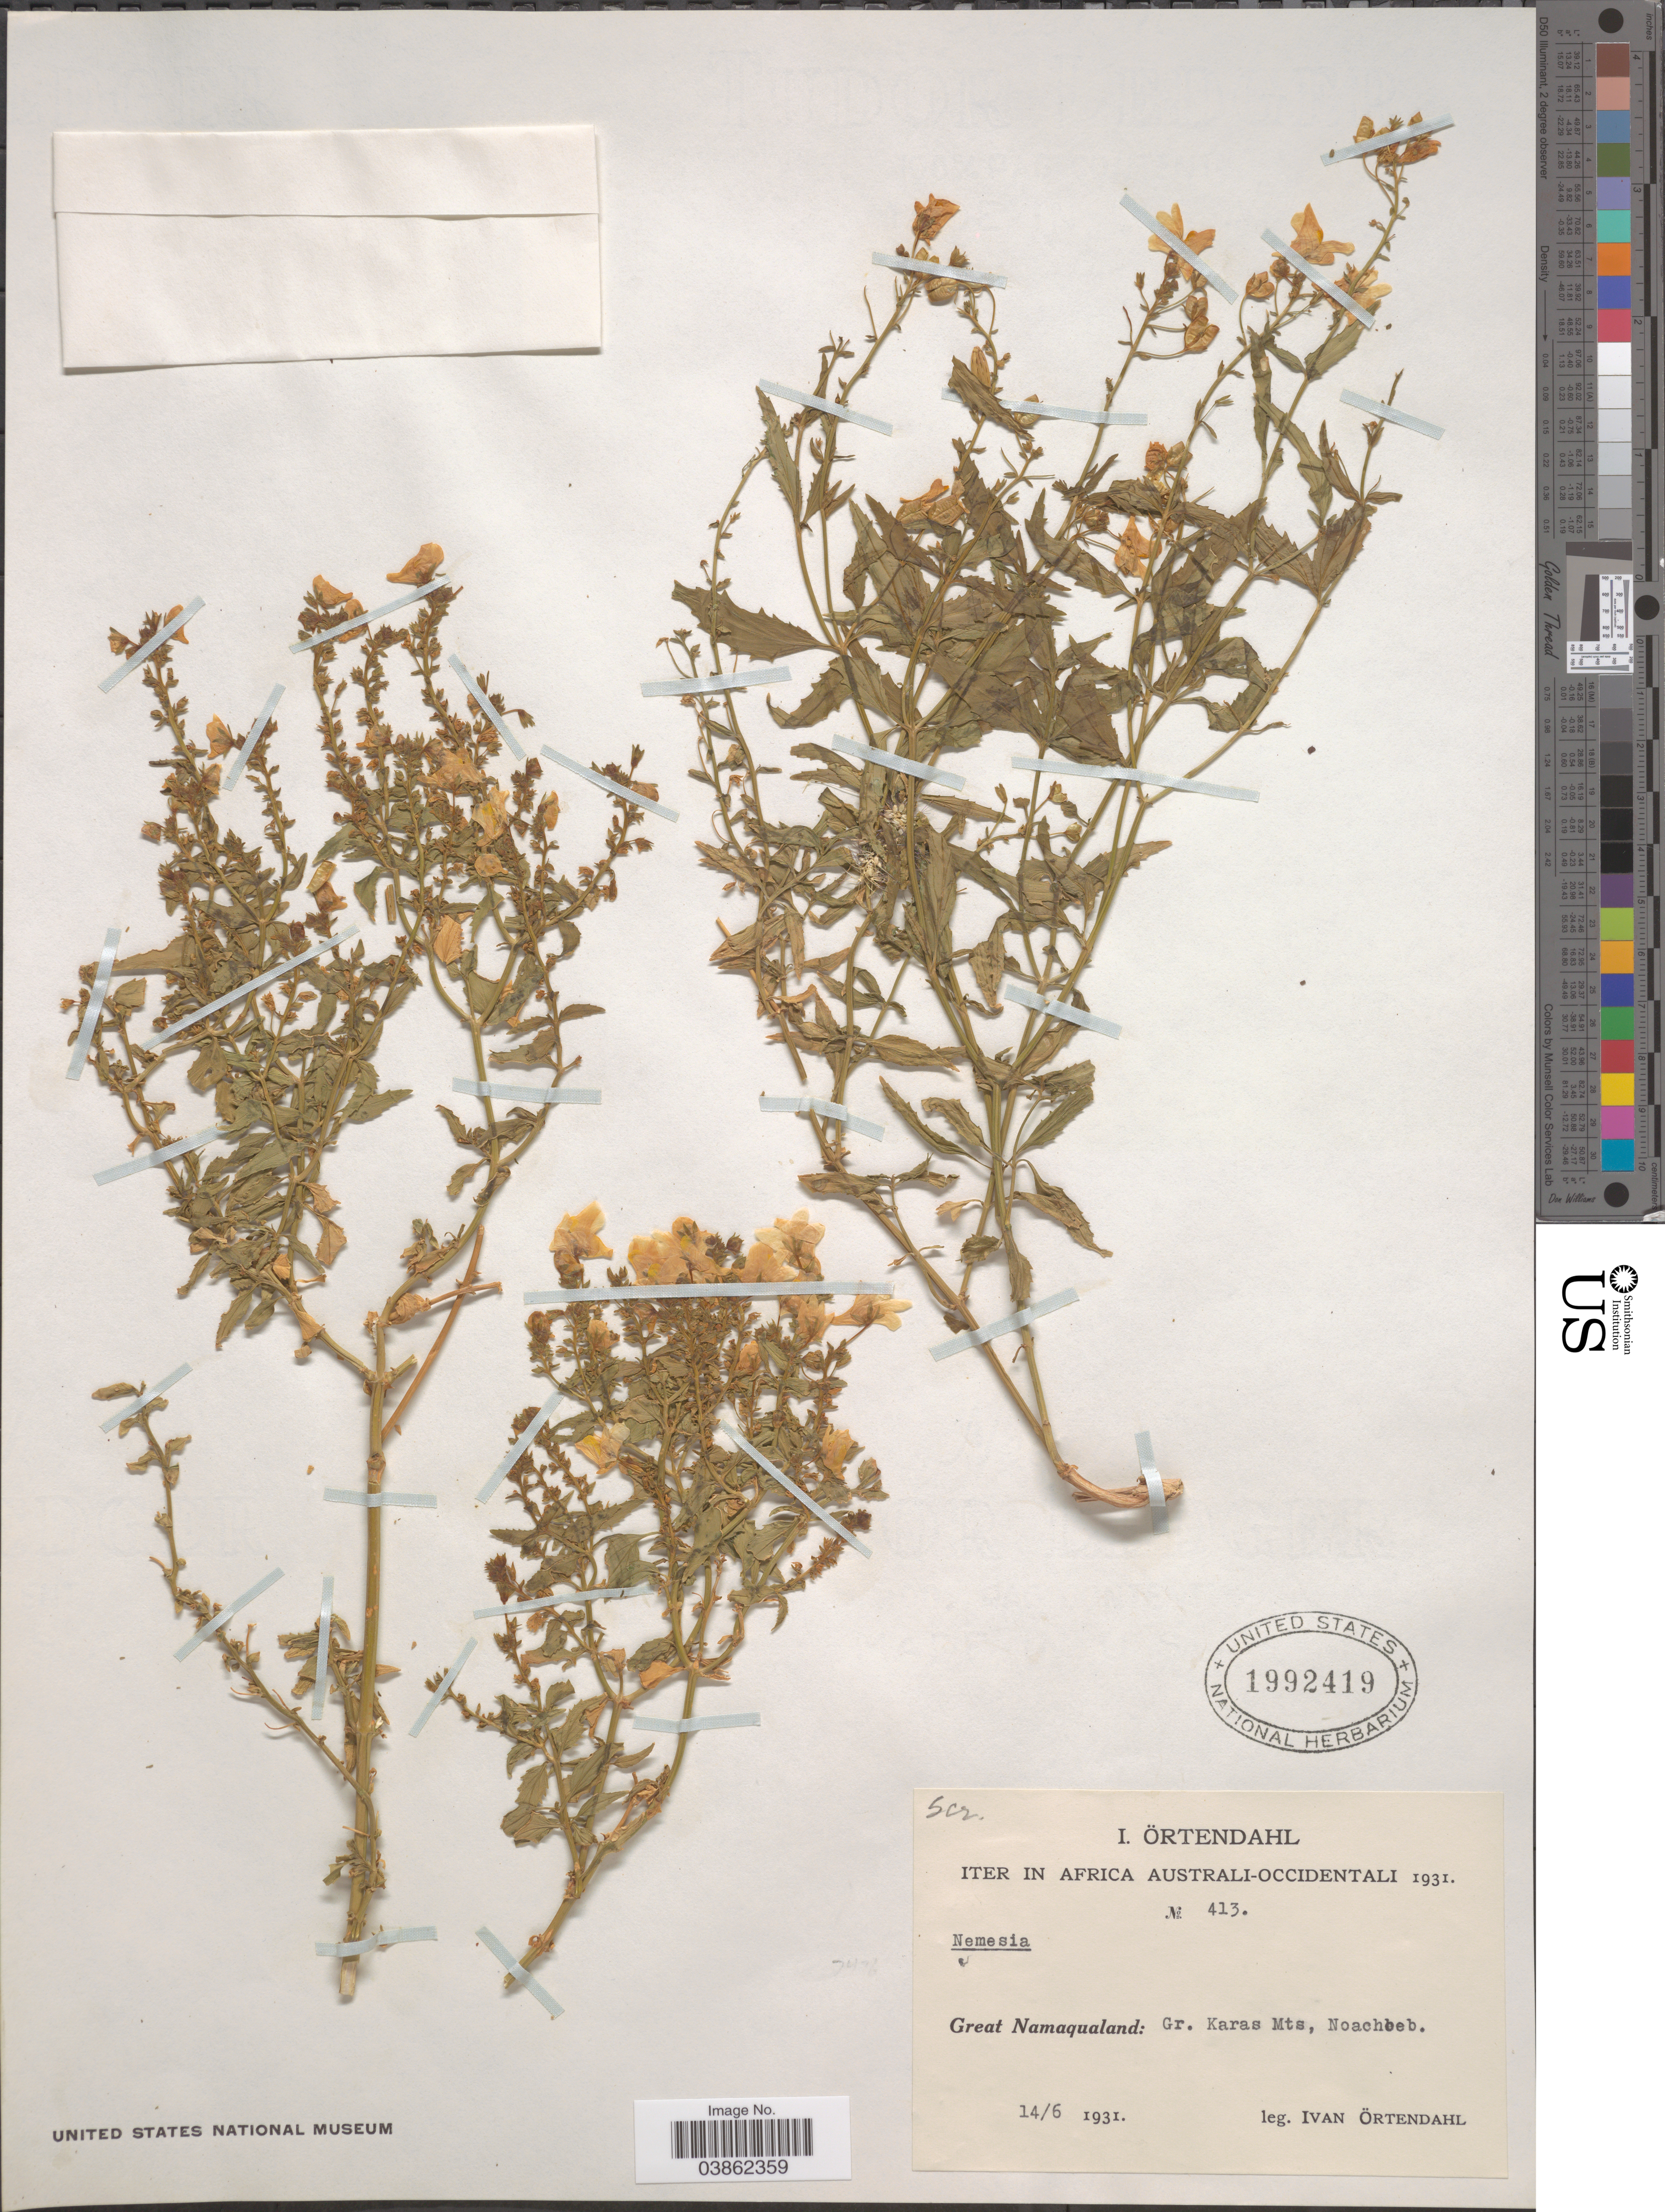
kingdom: Plantae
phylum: Tracheophyta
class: Magnoliopsida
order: Lamiales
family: Scrophulariaceae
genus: Nemesia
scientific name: Nemesia sp.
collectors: I. Ortendahl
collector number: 413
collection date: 1931-06-14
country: Namibia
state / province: Karas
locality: Iter in Africa Australi-Occidentali. Great Namaqualand: Gr. Karas Mts, Noachoeb.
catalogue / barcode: US 1992419